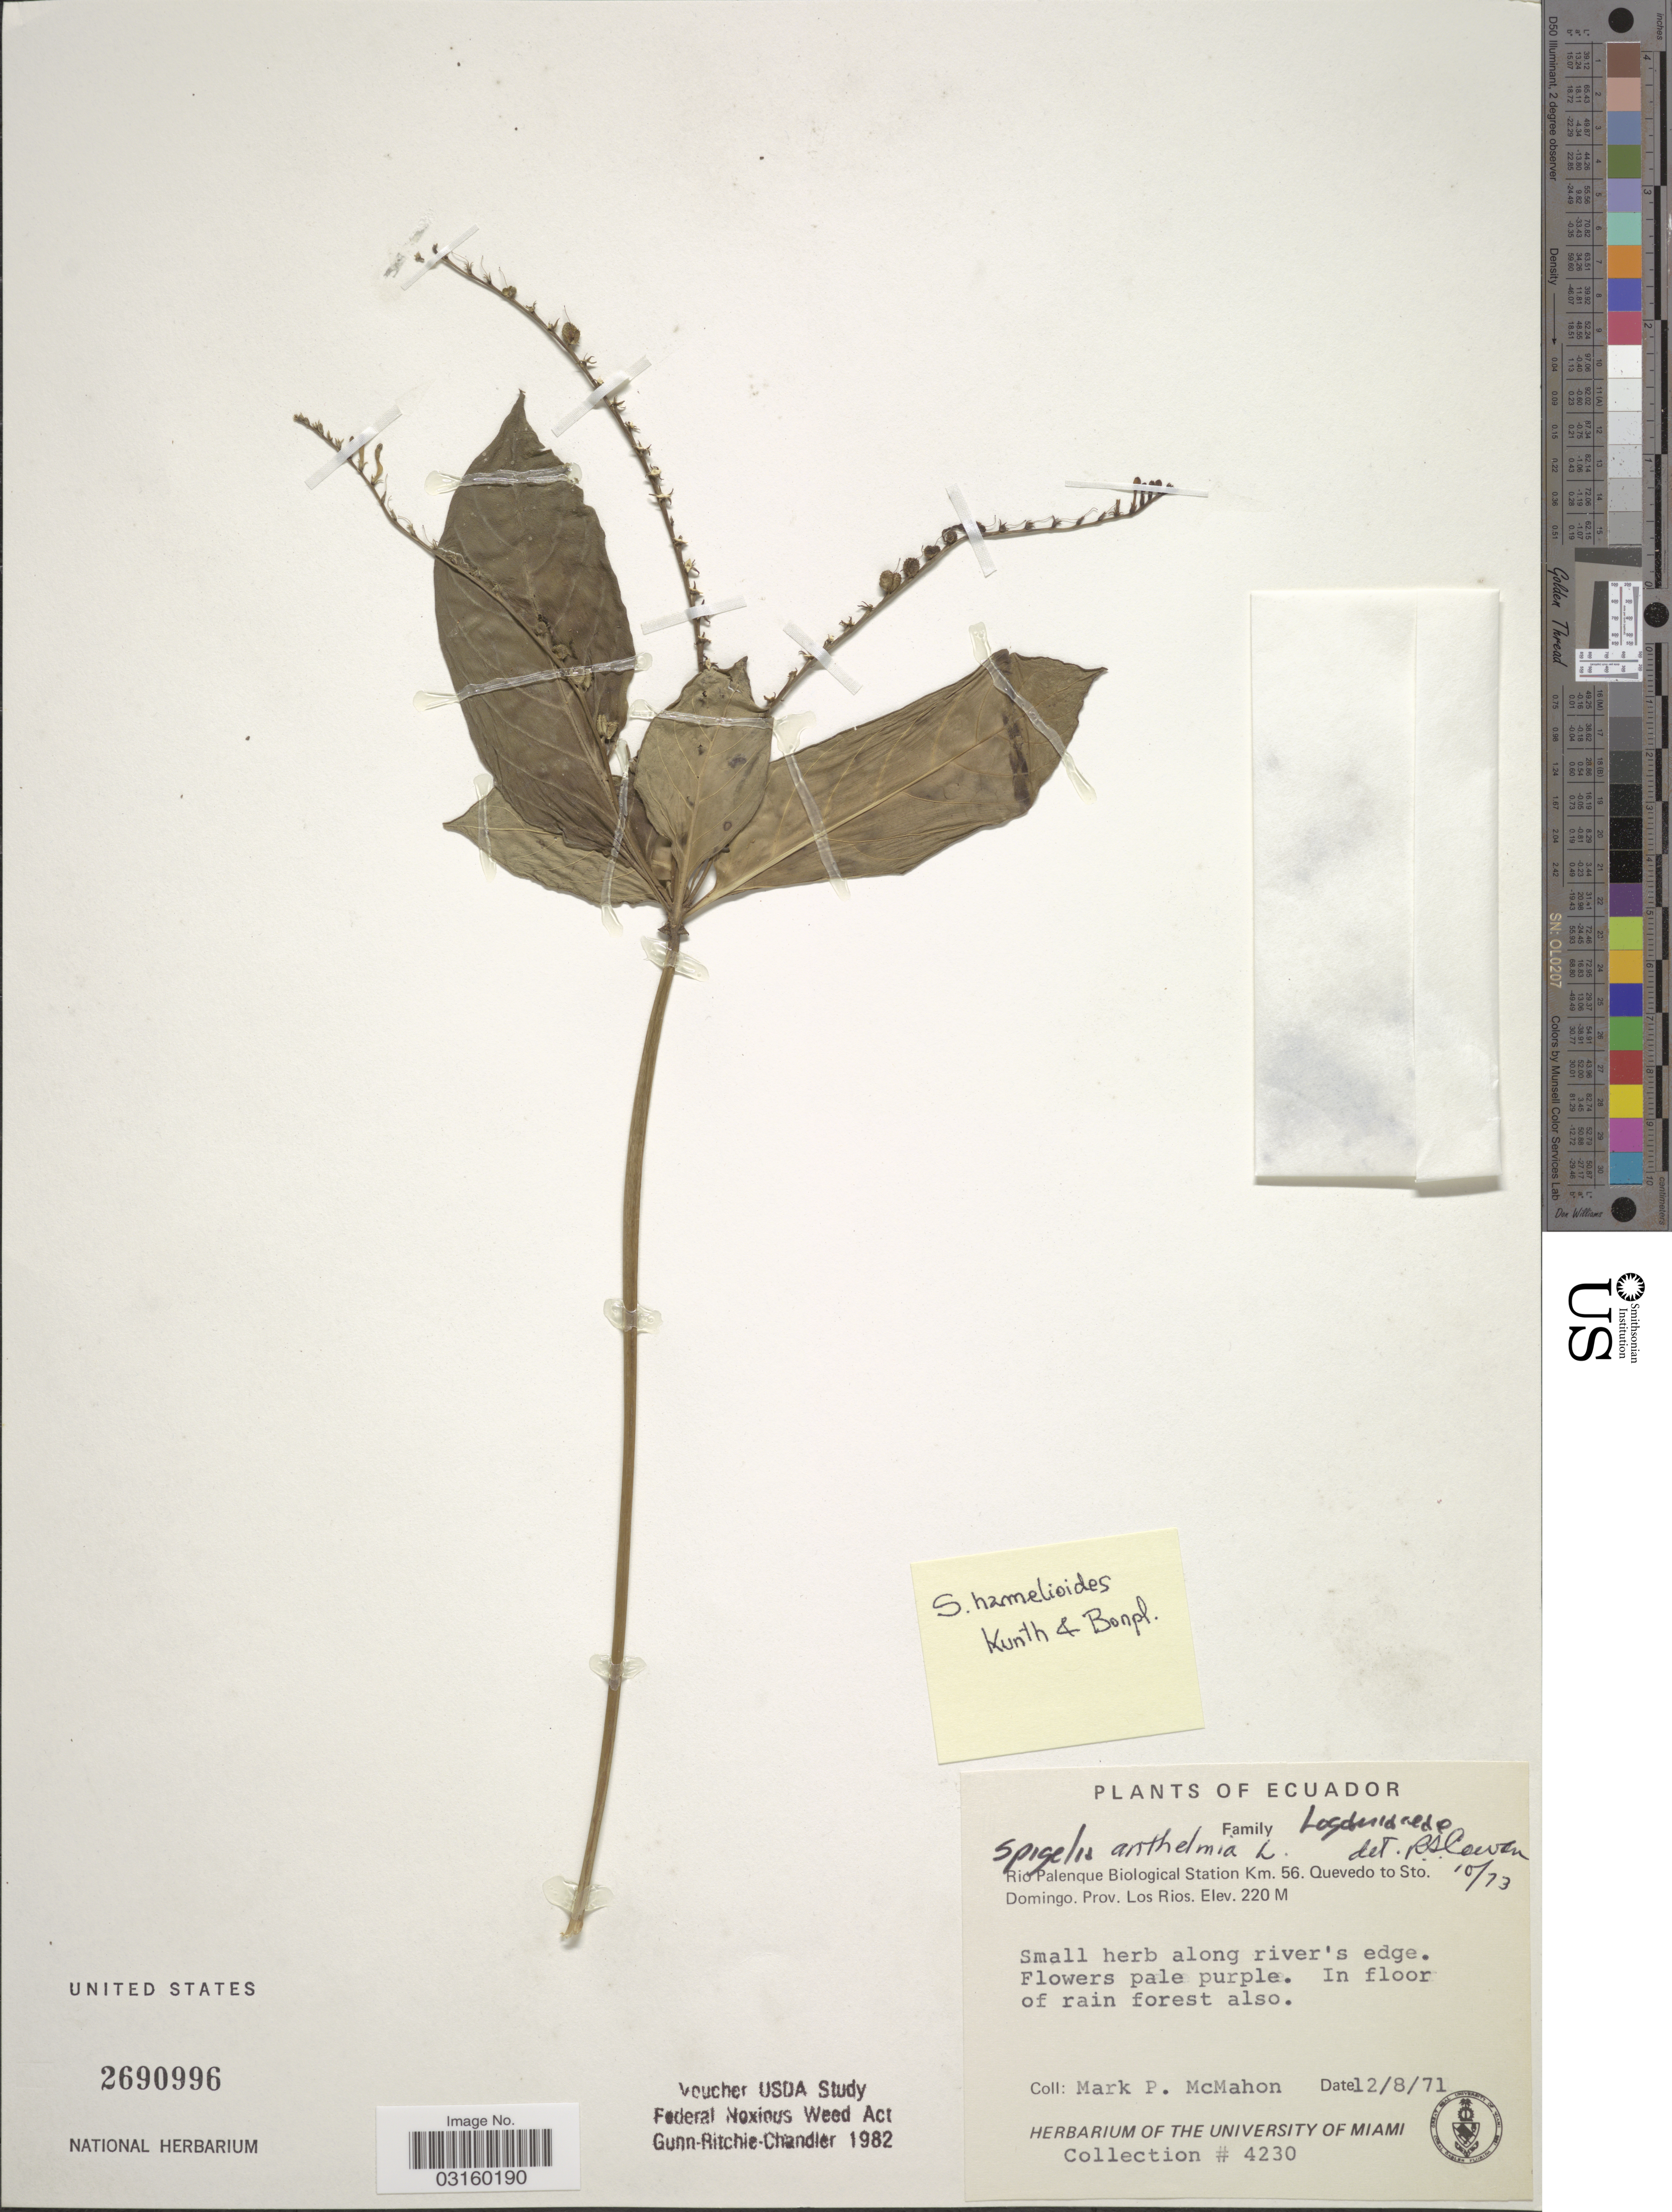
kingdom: Plantae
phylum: Tracheophyta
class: Magnoliopsida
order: Gentianales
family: Loganiaceae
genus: Spigelia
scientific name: Spigelia hamelioides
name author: Kunth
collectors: M. McMahon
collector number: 4230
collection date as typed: Transcribed d/m/y: 12/8/71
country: Ecuador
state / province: Los Ríos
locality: Rio Palenque Biological Station Km. 56. Quevedo to Sto. Domingo. Prov. Los Rios.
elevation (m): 220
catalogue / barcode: US 2690996